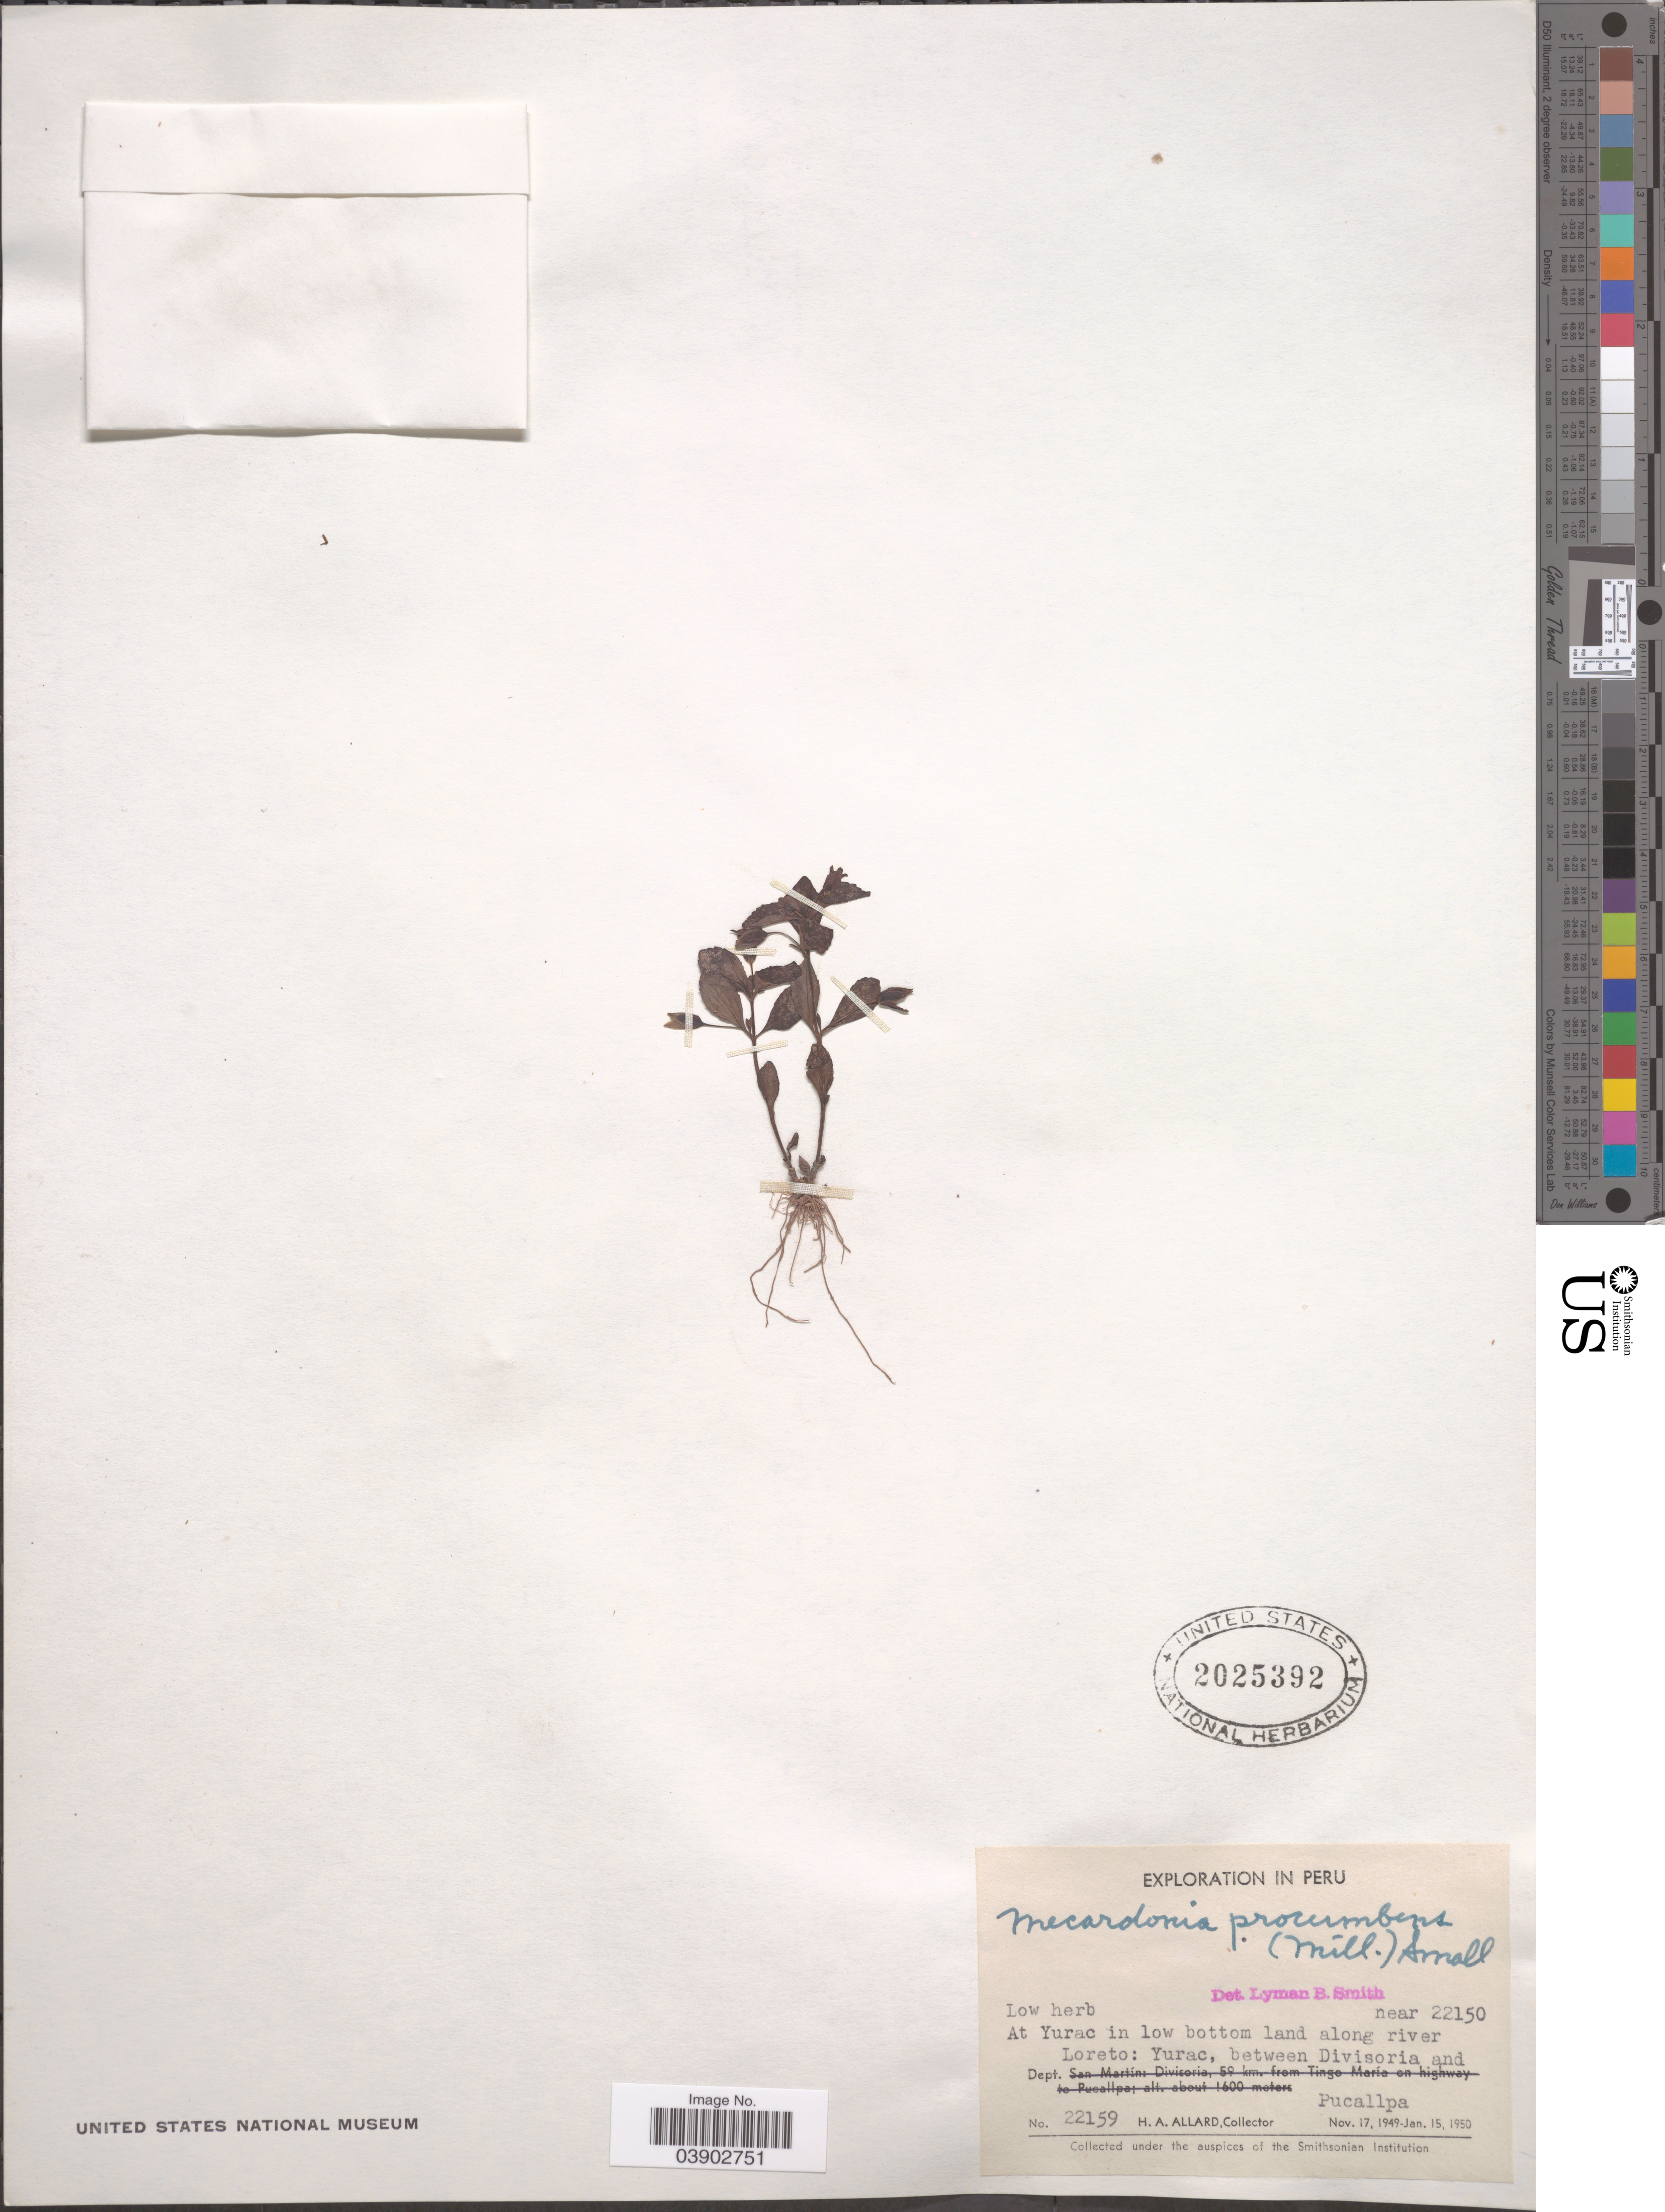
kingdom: Plantae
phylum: Tracheophyta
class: Magnoliopsida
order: Lamiales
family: Plantaginaceae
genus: Mecardonia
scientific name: Mecardonia procumbens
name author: (Mill.) Small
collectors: H. A. Allard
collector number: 22159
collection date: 1949-11-17/1950-01-15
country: Peru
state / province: Loreto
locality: At Yurac in low bottom land along river Loreto: Yurac, between Divisoria and Pucallpa. Near 22150.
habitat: in marsh on river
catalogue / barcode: US 2025392